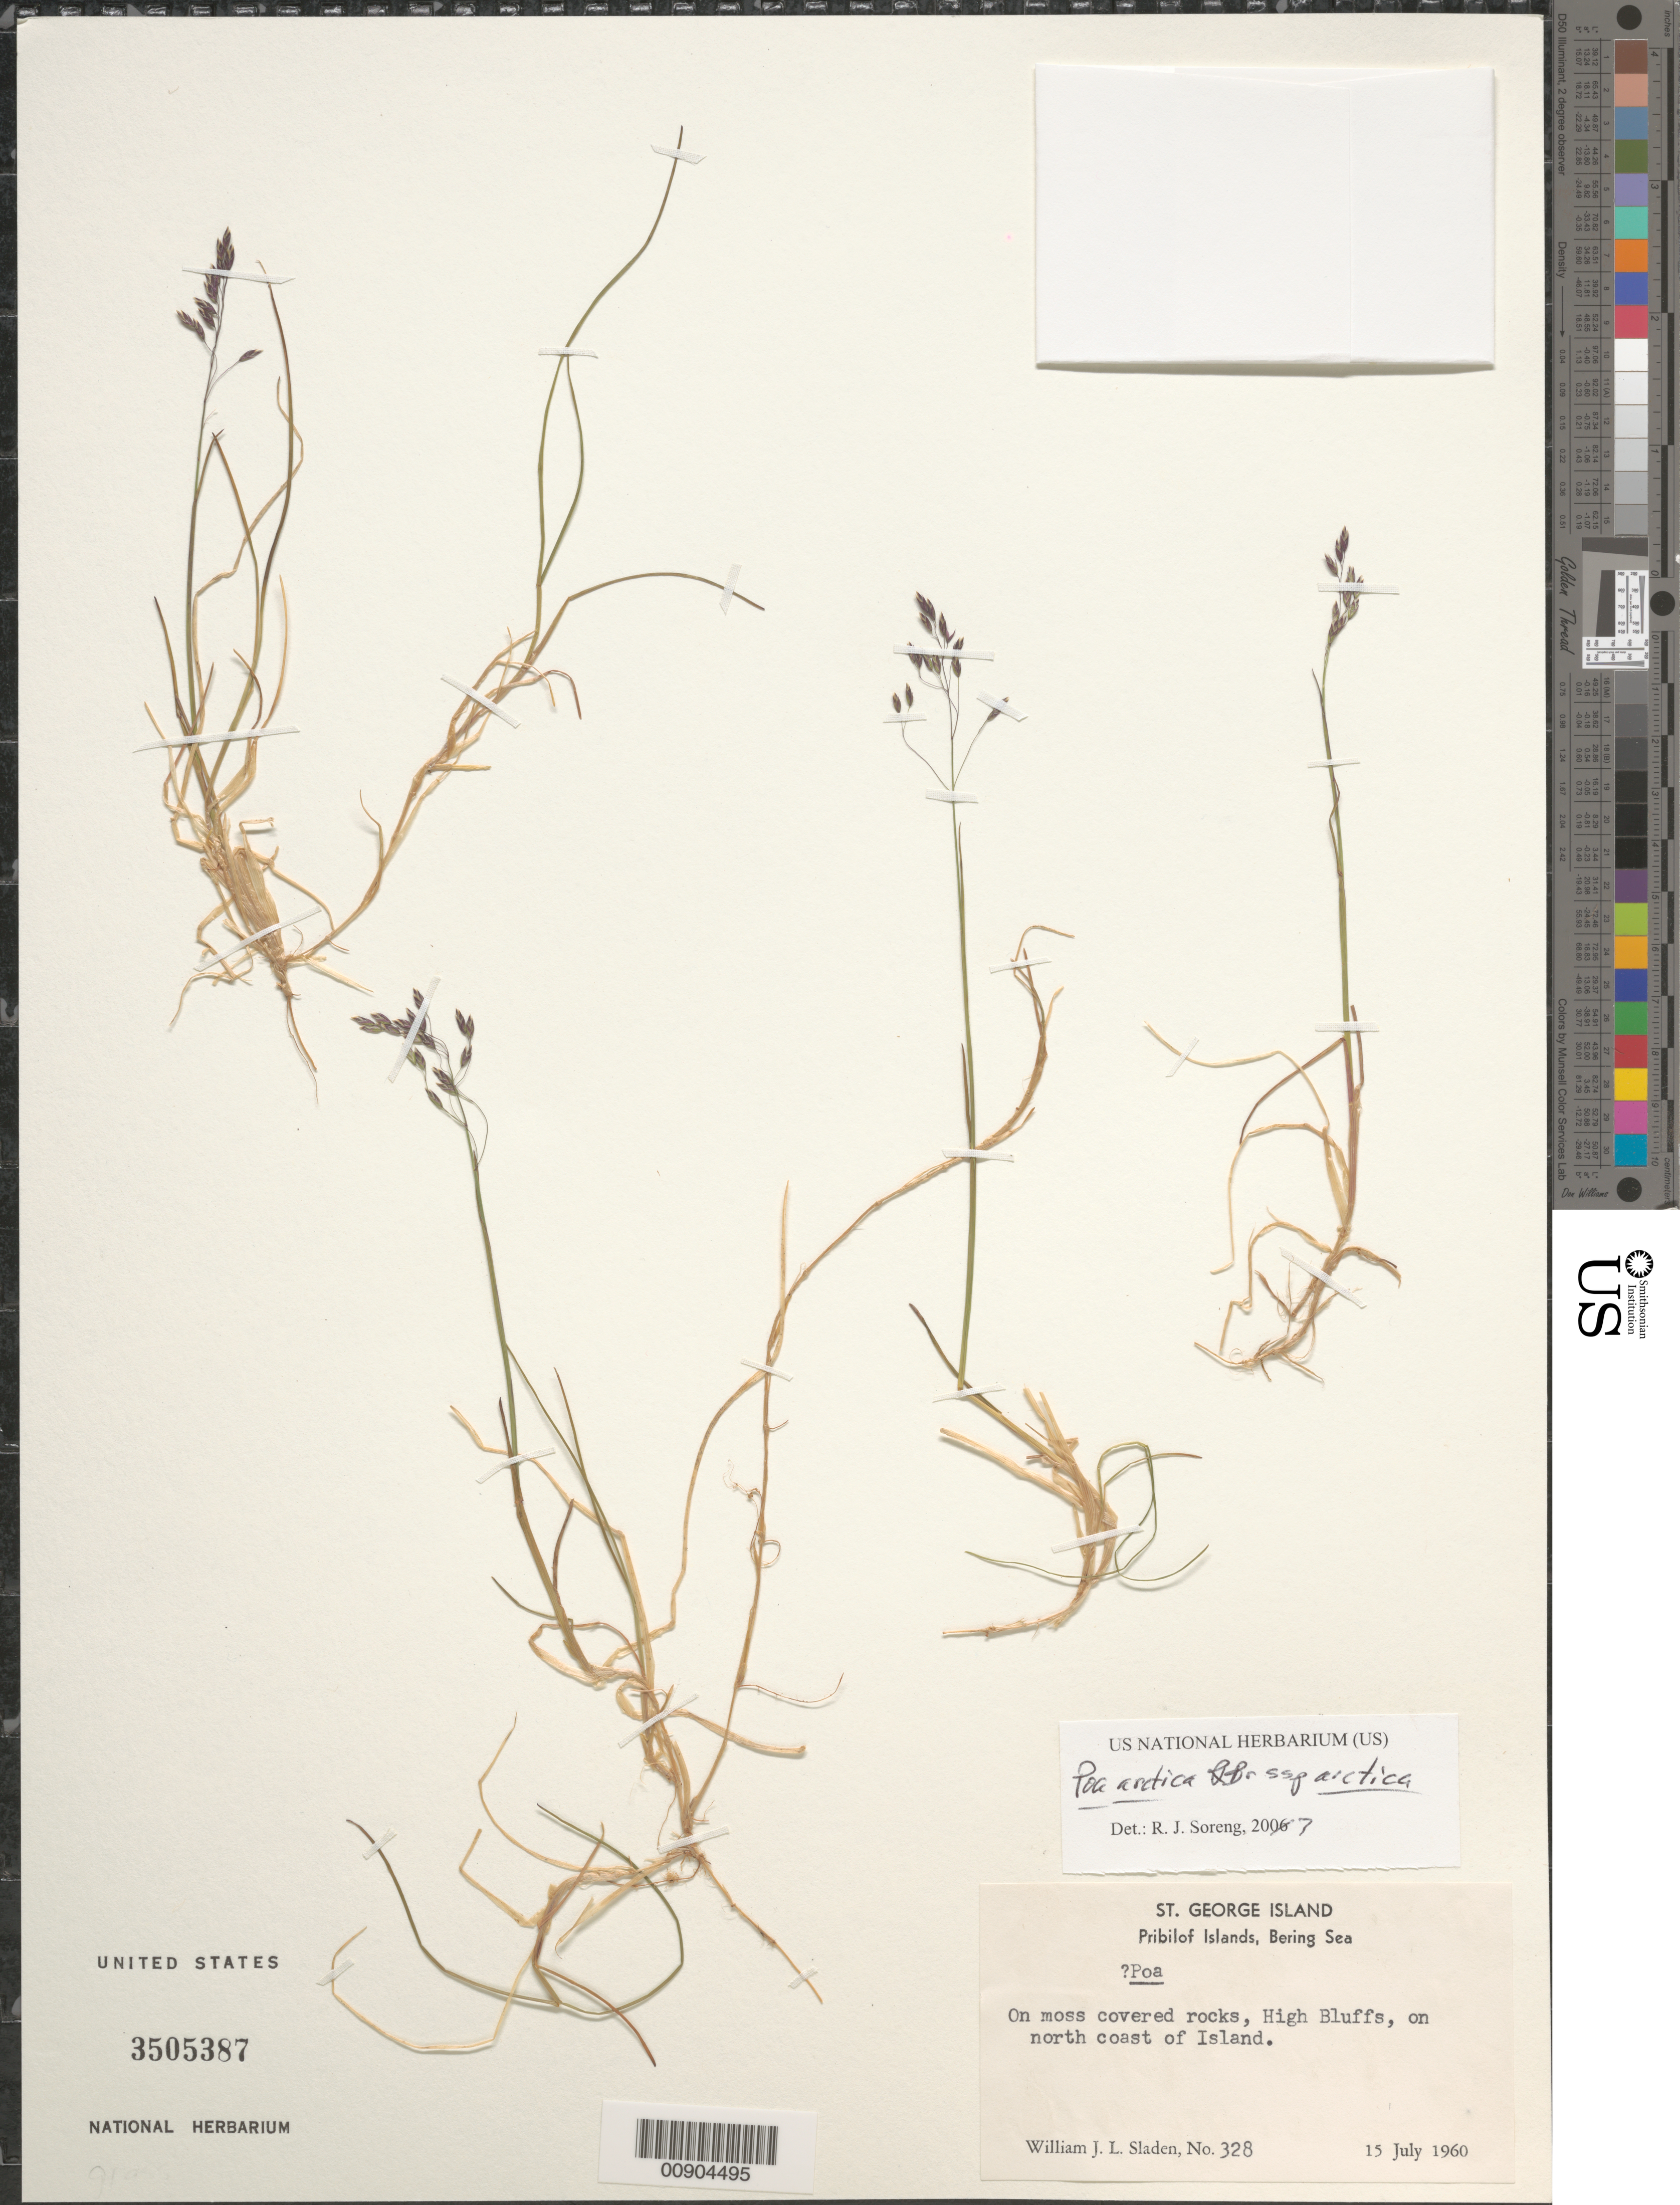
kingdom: Plantae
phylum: Tracheophyta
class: Liliopsida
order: Poales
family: Poaceae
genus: Poa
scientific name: Poa arctica subsp. arctica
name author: R. Br.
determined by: Soreng, Robert J., Research Associate (BOT), Smithsonian Institution - National Museum of Natural History (UNITED STATES)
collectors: W. Sladen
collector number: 328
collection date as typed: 15 Jul 1960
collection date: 1960-07-15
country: United States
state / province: Alaska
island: St. George Island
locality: St. George Island. High Bluffs, north coast of island., Bering Sea, Pribilof Islands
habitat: On moss covered rocks.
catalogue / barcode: US 3505387